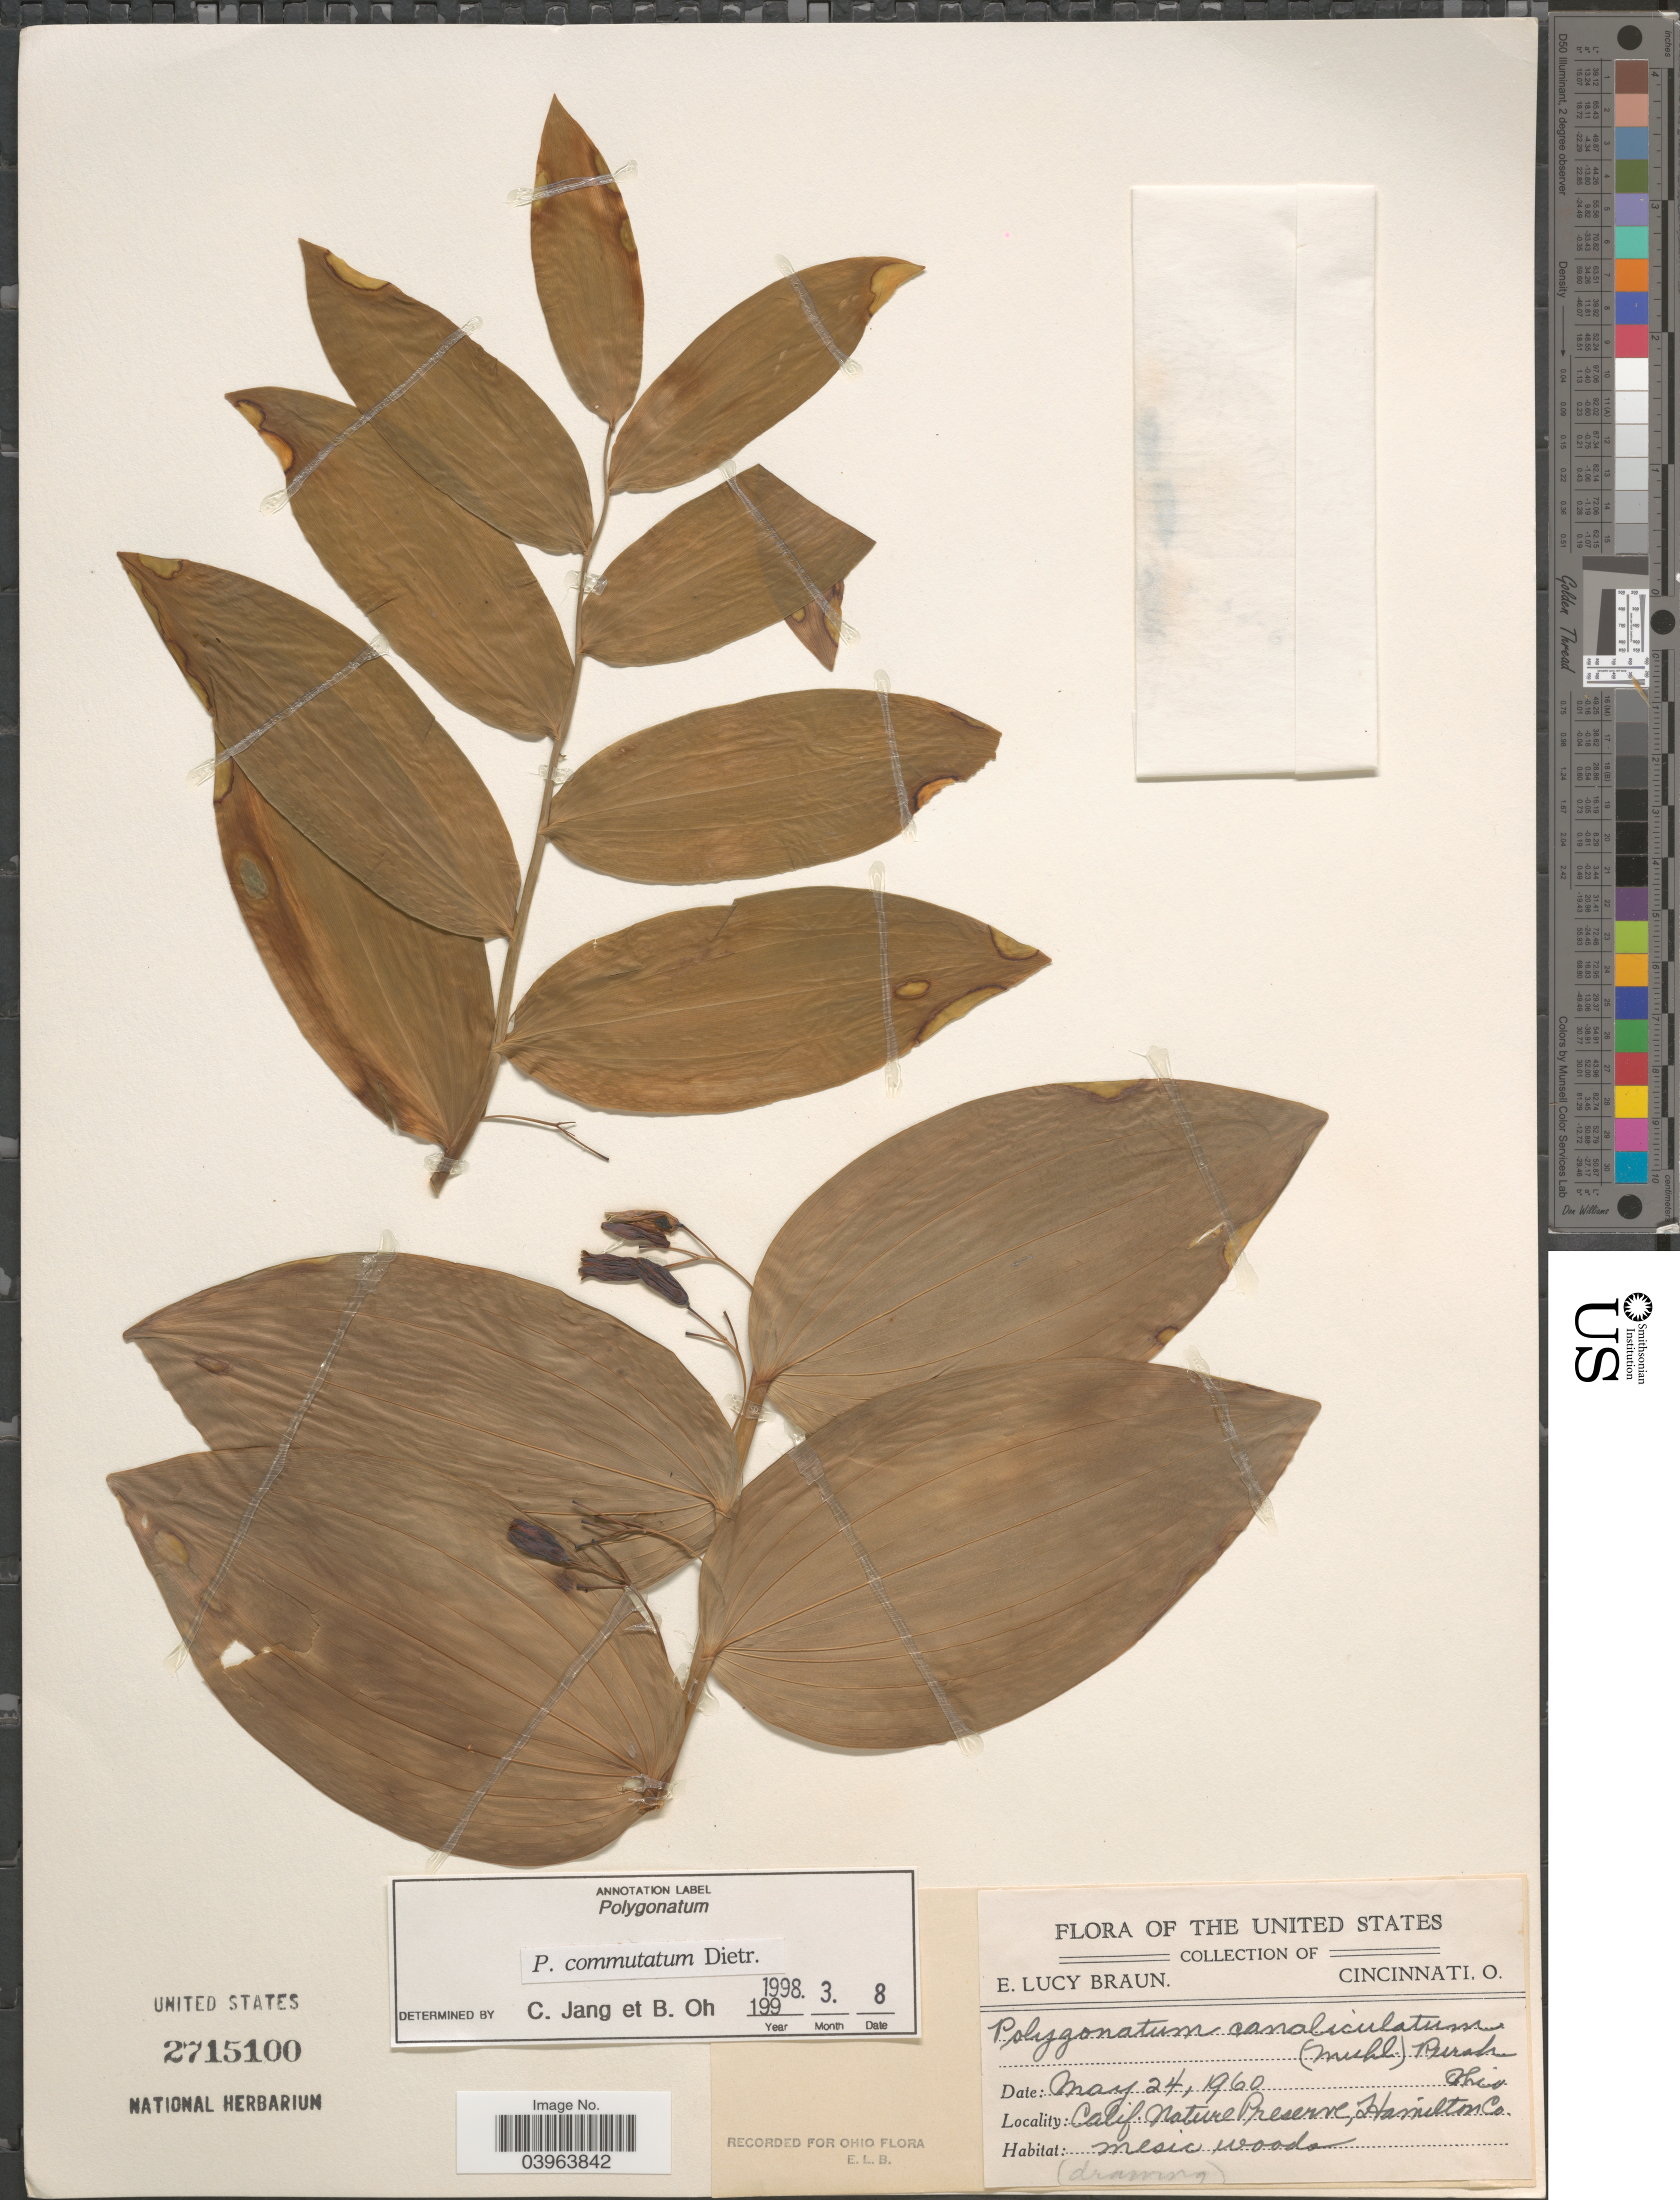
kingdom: Plantae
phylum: Tracheophyta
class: Liliopsida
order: Asparagales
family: Asparagaceae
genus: Polygonatum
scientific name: Polygonatum commutatum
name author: (Schult. f.) A. Dietr.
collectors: E. L. Braun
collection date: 1960-05-24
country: United States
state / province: Ohio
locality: Calif. Nature Preserve, Hamilton Co.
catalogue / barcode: US 2715100